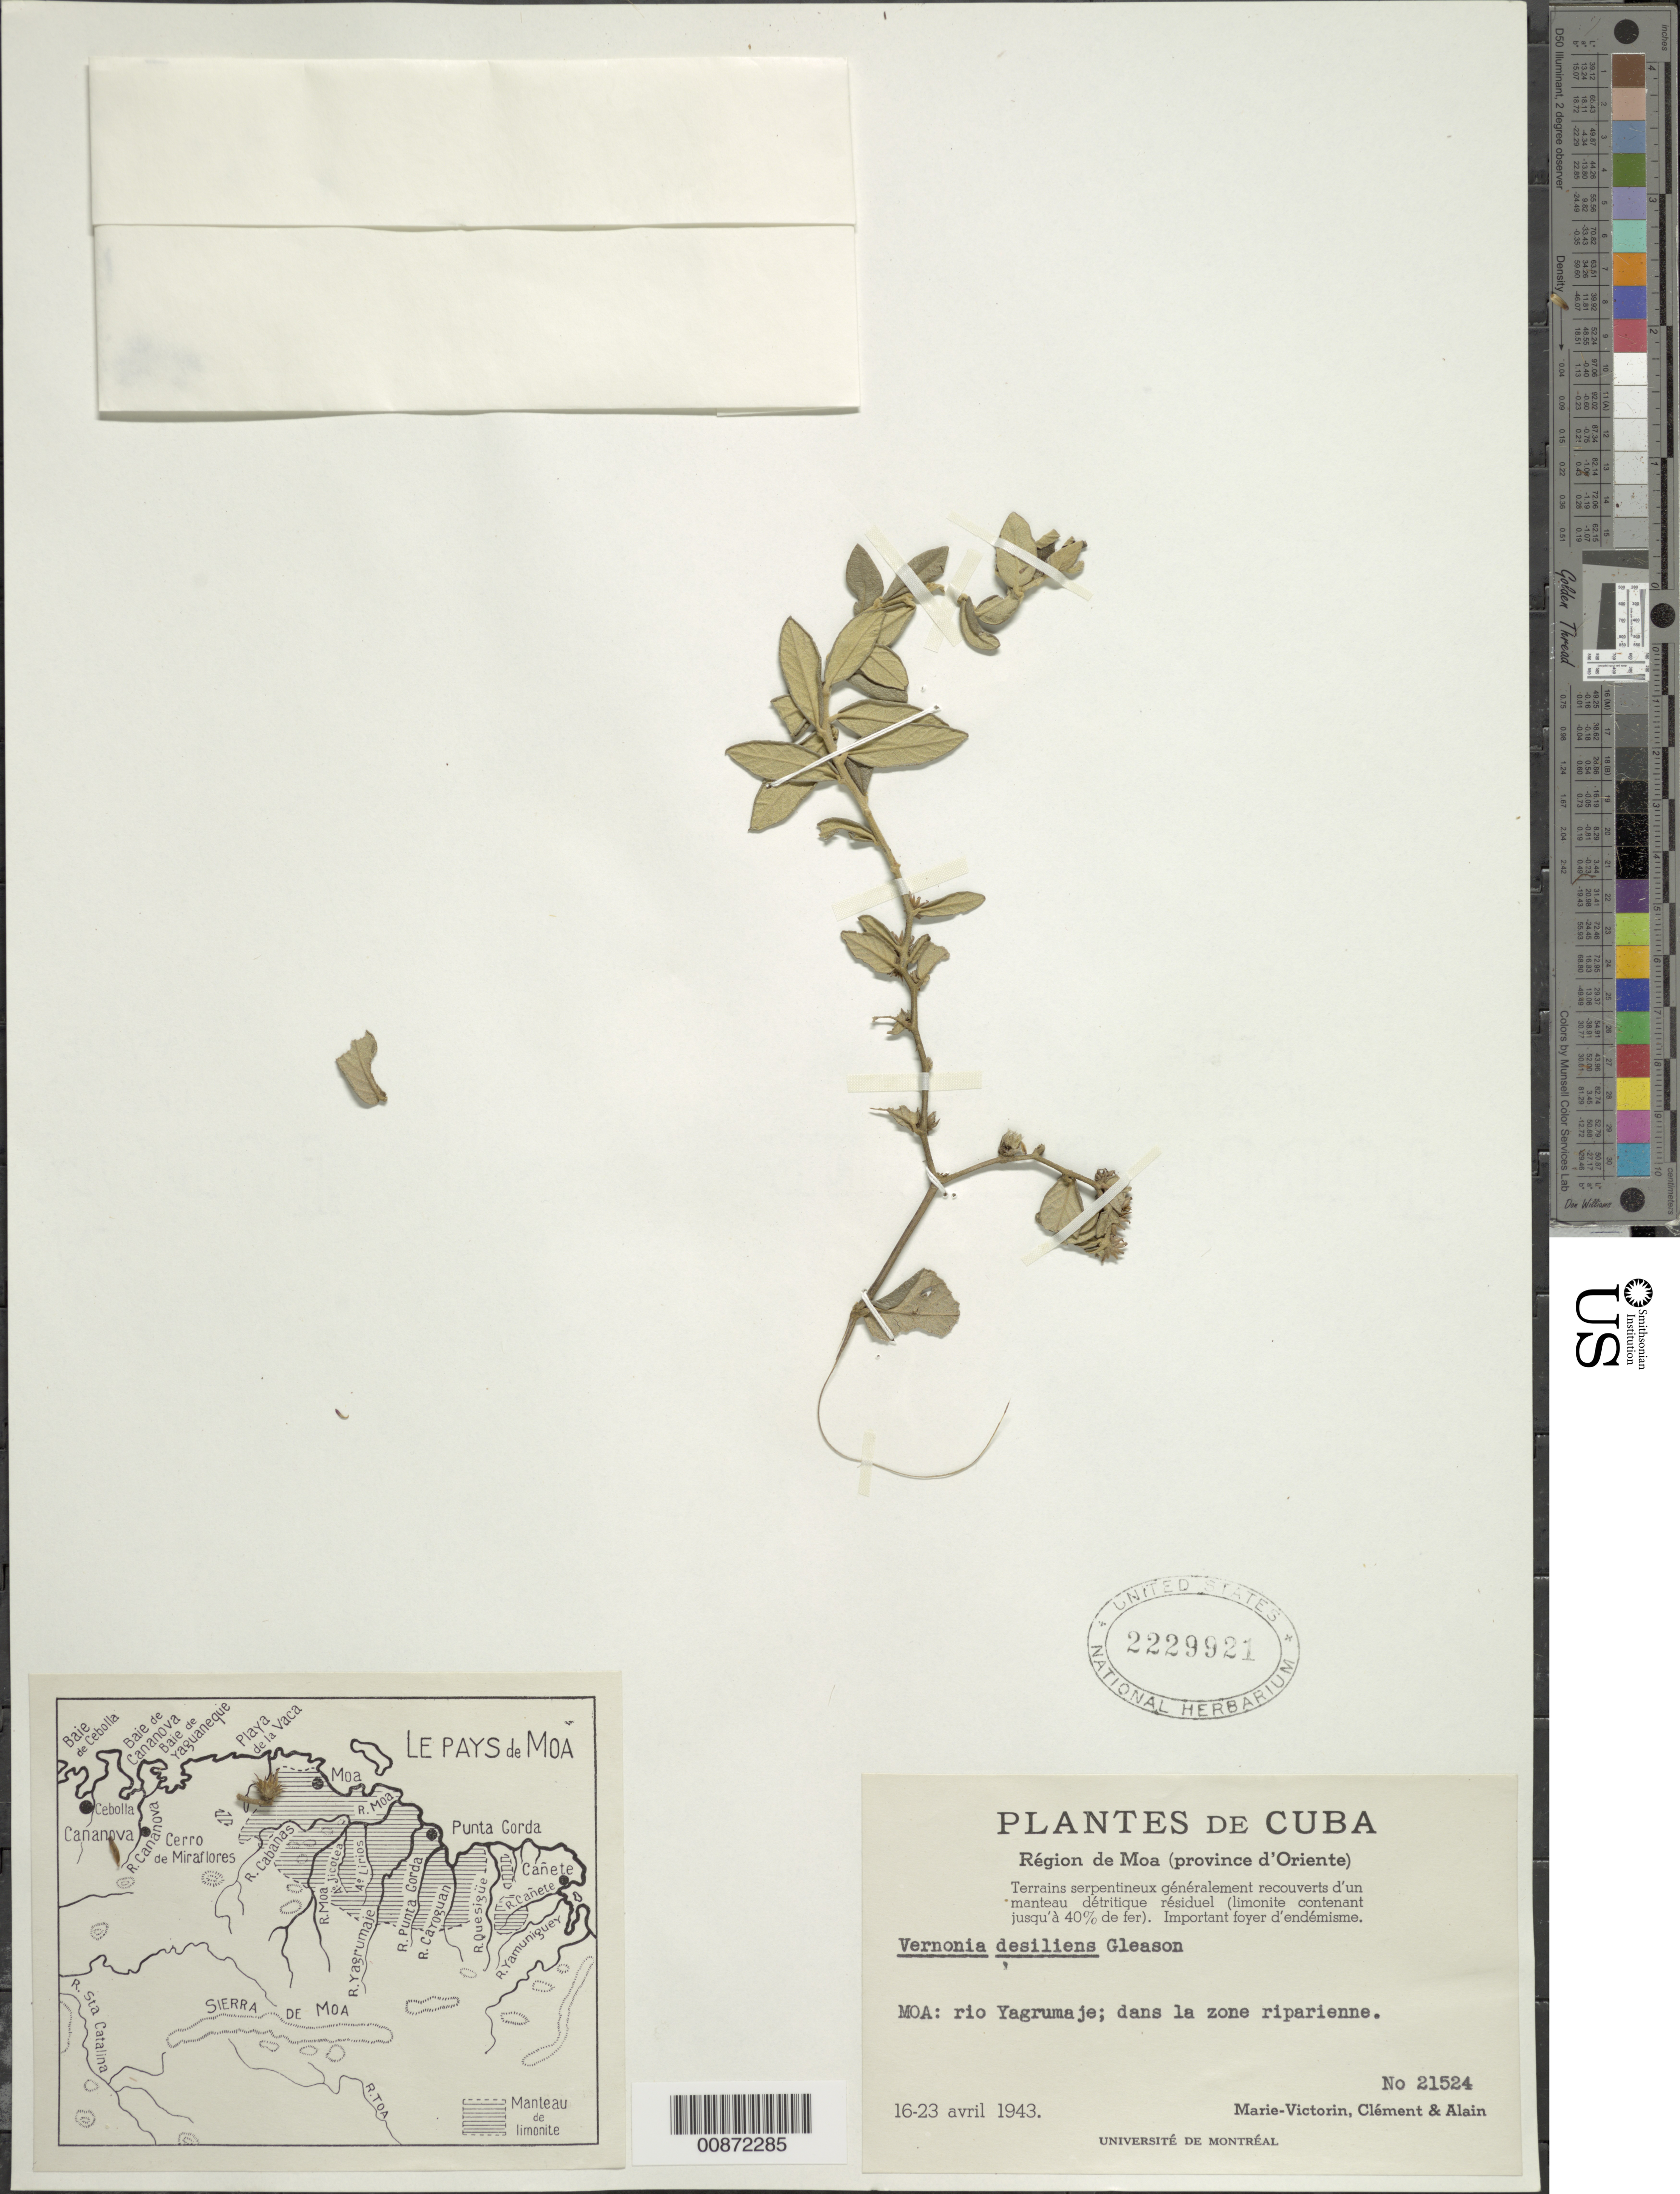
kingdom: Plantae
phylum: Tracheophyta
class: Magnoliopsida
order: Asterales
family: Asteraceae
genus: Lepidaploa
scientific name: Lepidaploa desiliens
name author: (Gleason) H. Rob.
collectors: Fr. Marie-Victorin, Bro. Clemente & A. H. Liogier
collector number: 21524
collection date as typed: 16 Apr 1943 to 23 Apr 1943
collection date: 1943-04-16/1943-04-23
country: Cuba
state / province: Oriente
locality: Moa. Rio Yagrumaje.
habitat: Dans la zone riparienne. Terrains serpentineux généralement recouverts d'un manteau détritique résiduel.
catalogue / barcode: US 2229921